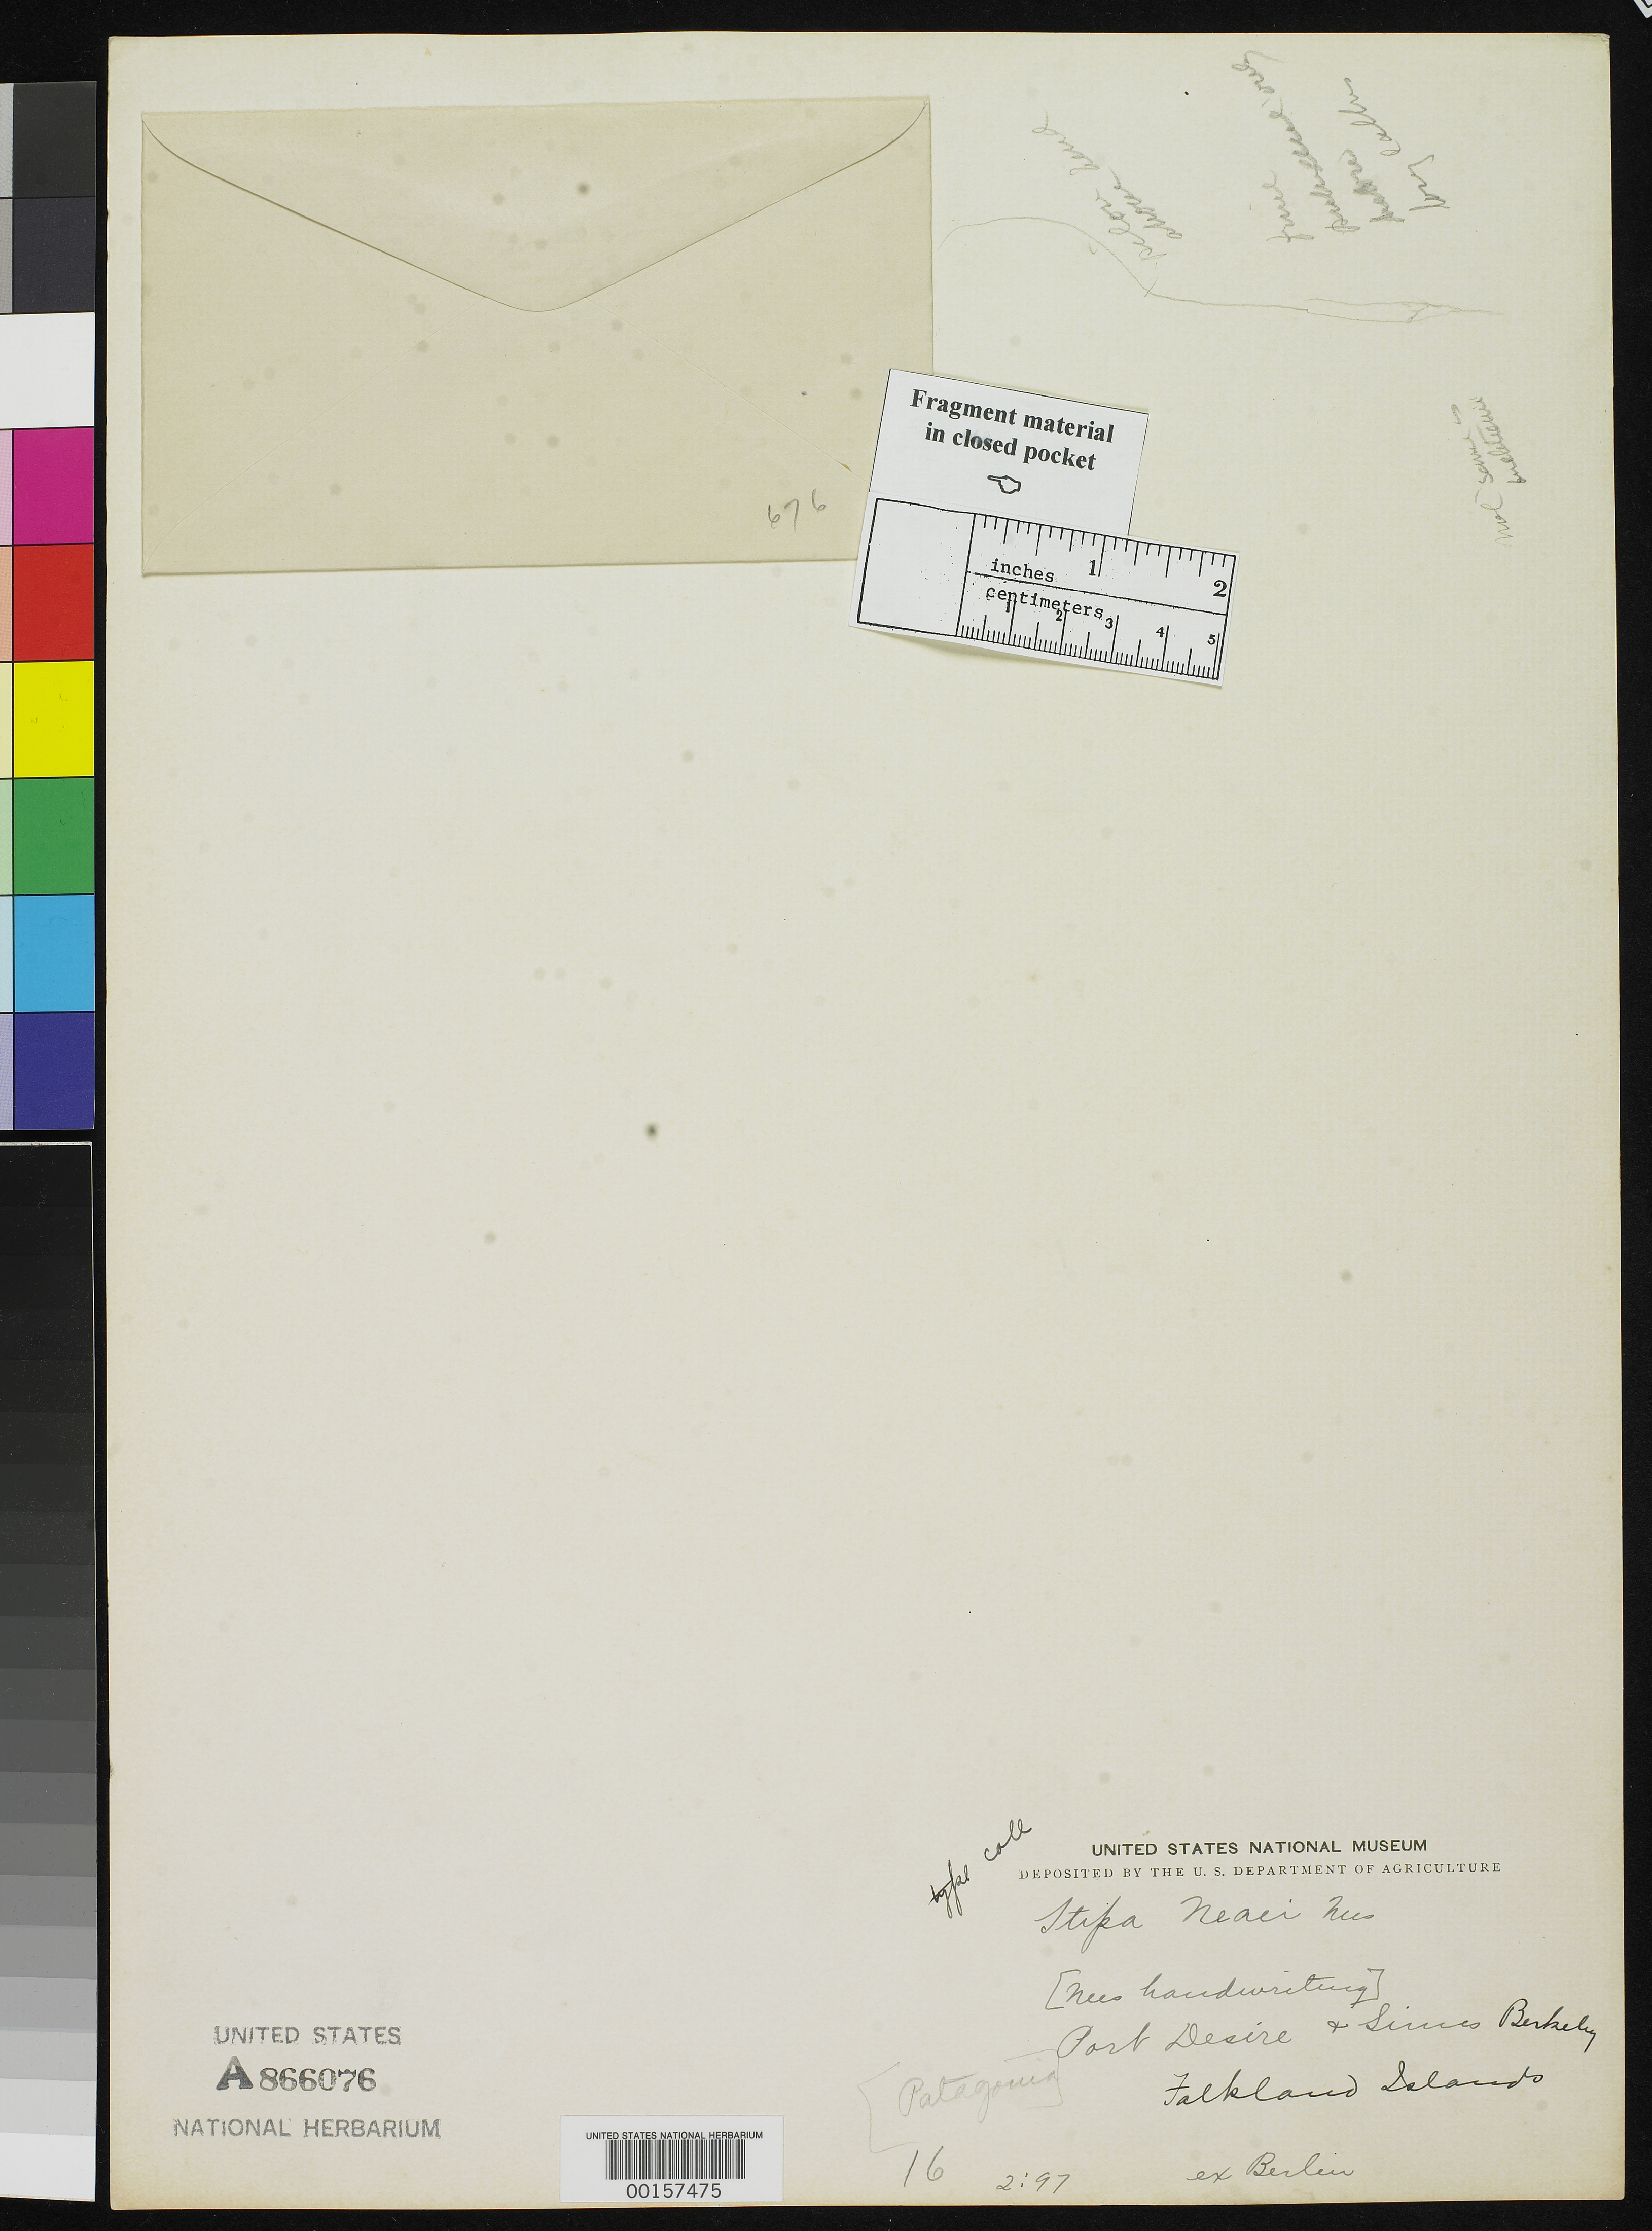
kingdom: Plantae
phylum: Tracheophyta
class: Liliopsida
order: Poales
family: Poaceae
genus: Stipa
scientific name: Stipa neaei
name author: Nees ex Steud.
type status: Type Fragment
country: Falkland Islands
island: East Falkland Is.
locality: Port Desire & Berkeley Sound.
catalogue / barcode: US 866076A